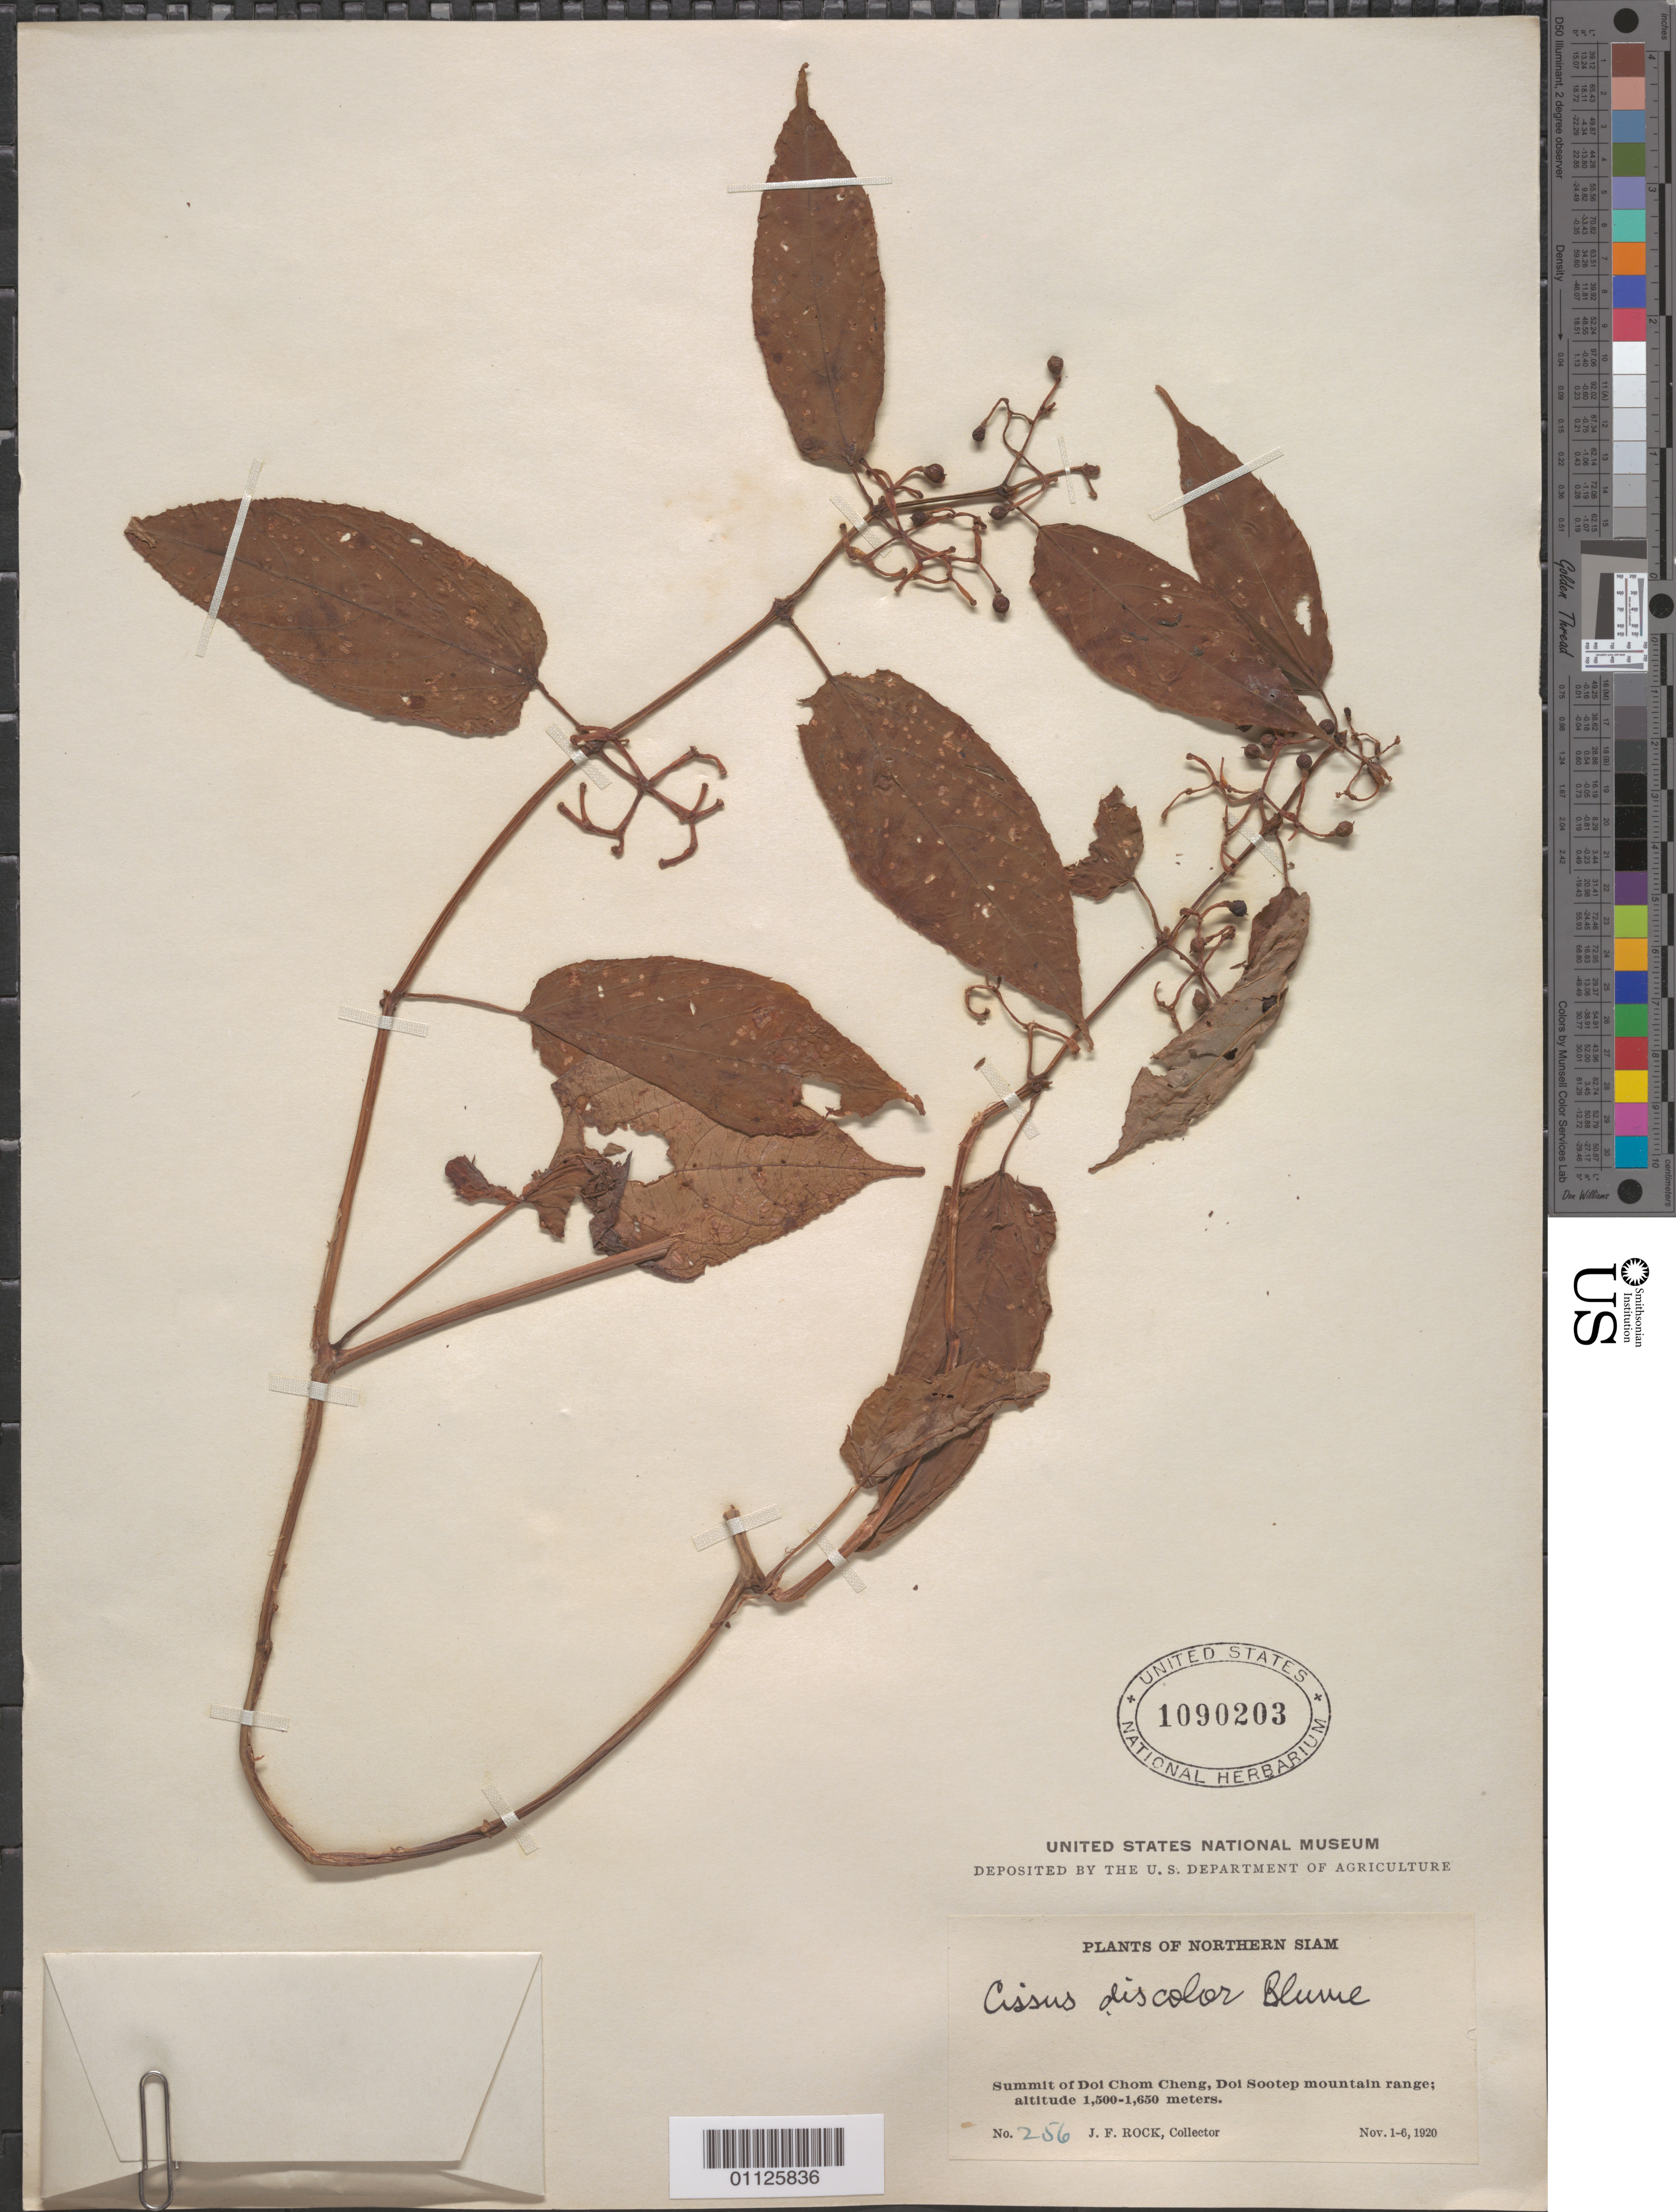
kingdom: Plantae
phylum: Tracheophyta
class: Magnoliopsida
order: Vitales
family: Vitaceae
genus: Cissus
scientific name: Cissus discolor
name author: Blume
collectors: J. F. Rock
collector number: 256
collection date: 1920-11-01/1920-11-06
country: Thailand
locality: Summit of Doi Chom cheng, Doi Sootep Mt Range.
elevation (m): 1500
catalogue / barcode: US 1090203